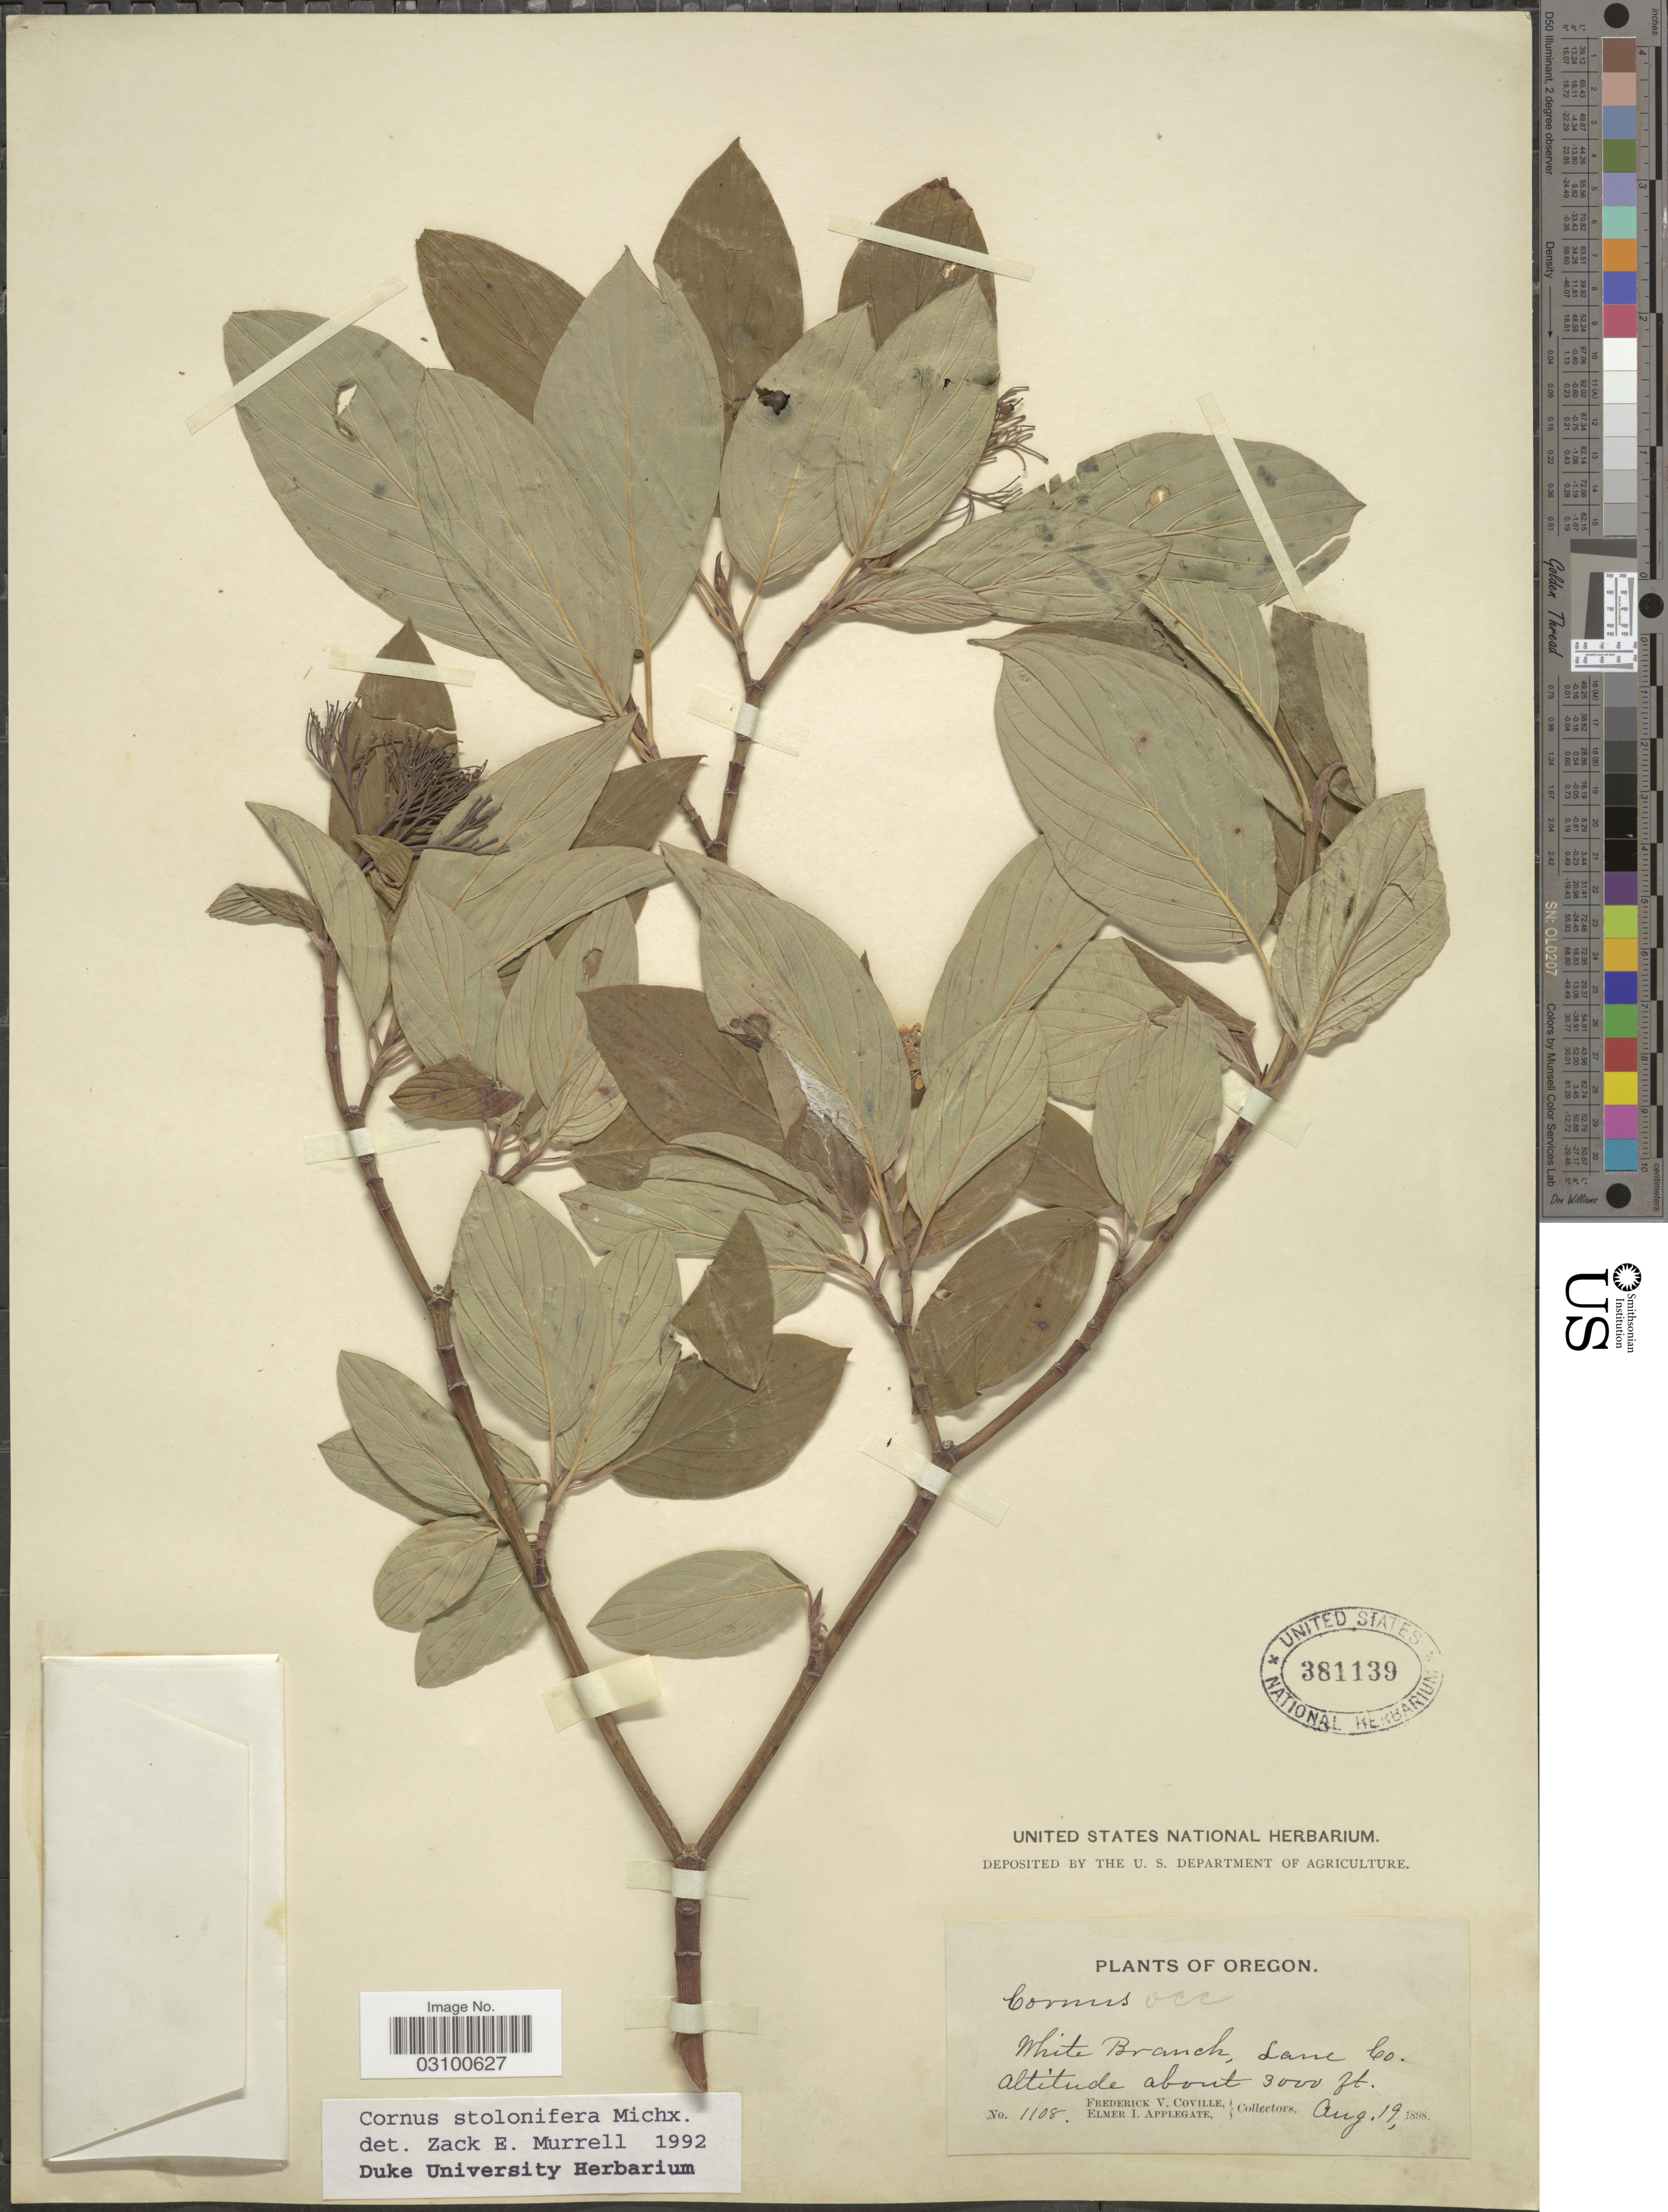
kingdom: Plantae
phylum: Tracheophyta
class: Magnoliopsida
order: Cornales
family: Cornaceae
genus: Cornus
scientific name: Cornus sericea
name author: L.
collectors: F. V. Coville & E. I. Applegate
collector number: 1108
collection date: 1898-08-19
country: United States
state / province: Oregon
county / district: Lane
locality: White Branch, Lane Co.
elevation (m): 914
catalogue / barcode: US 381139